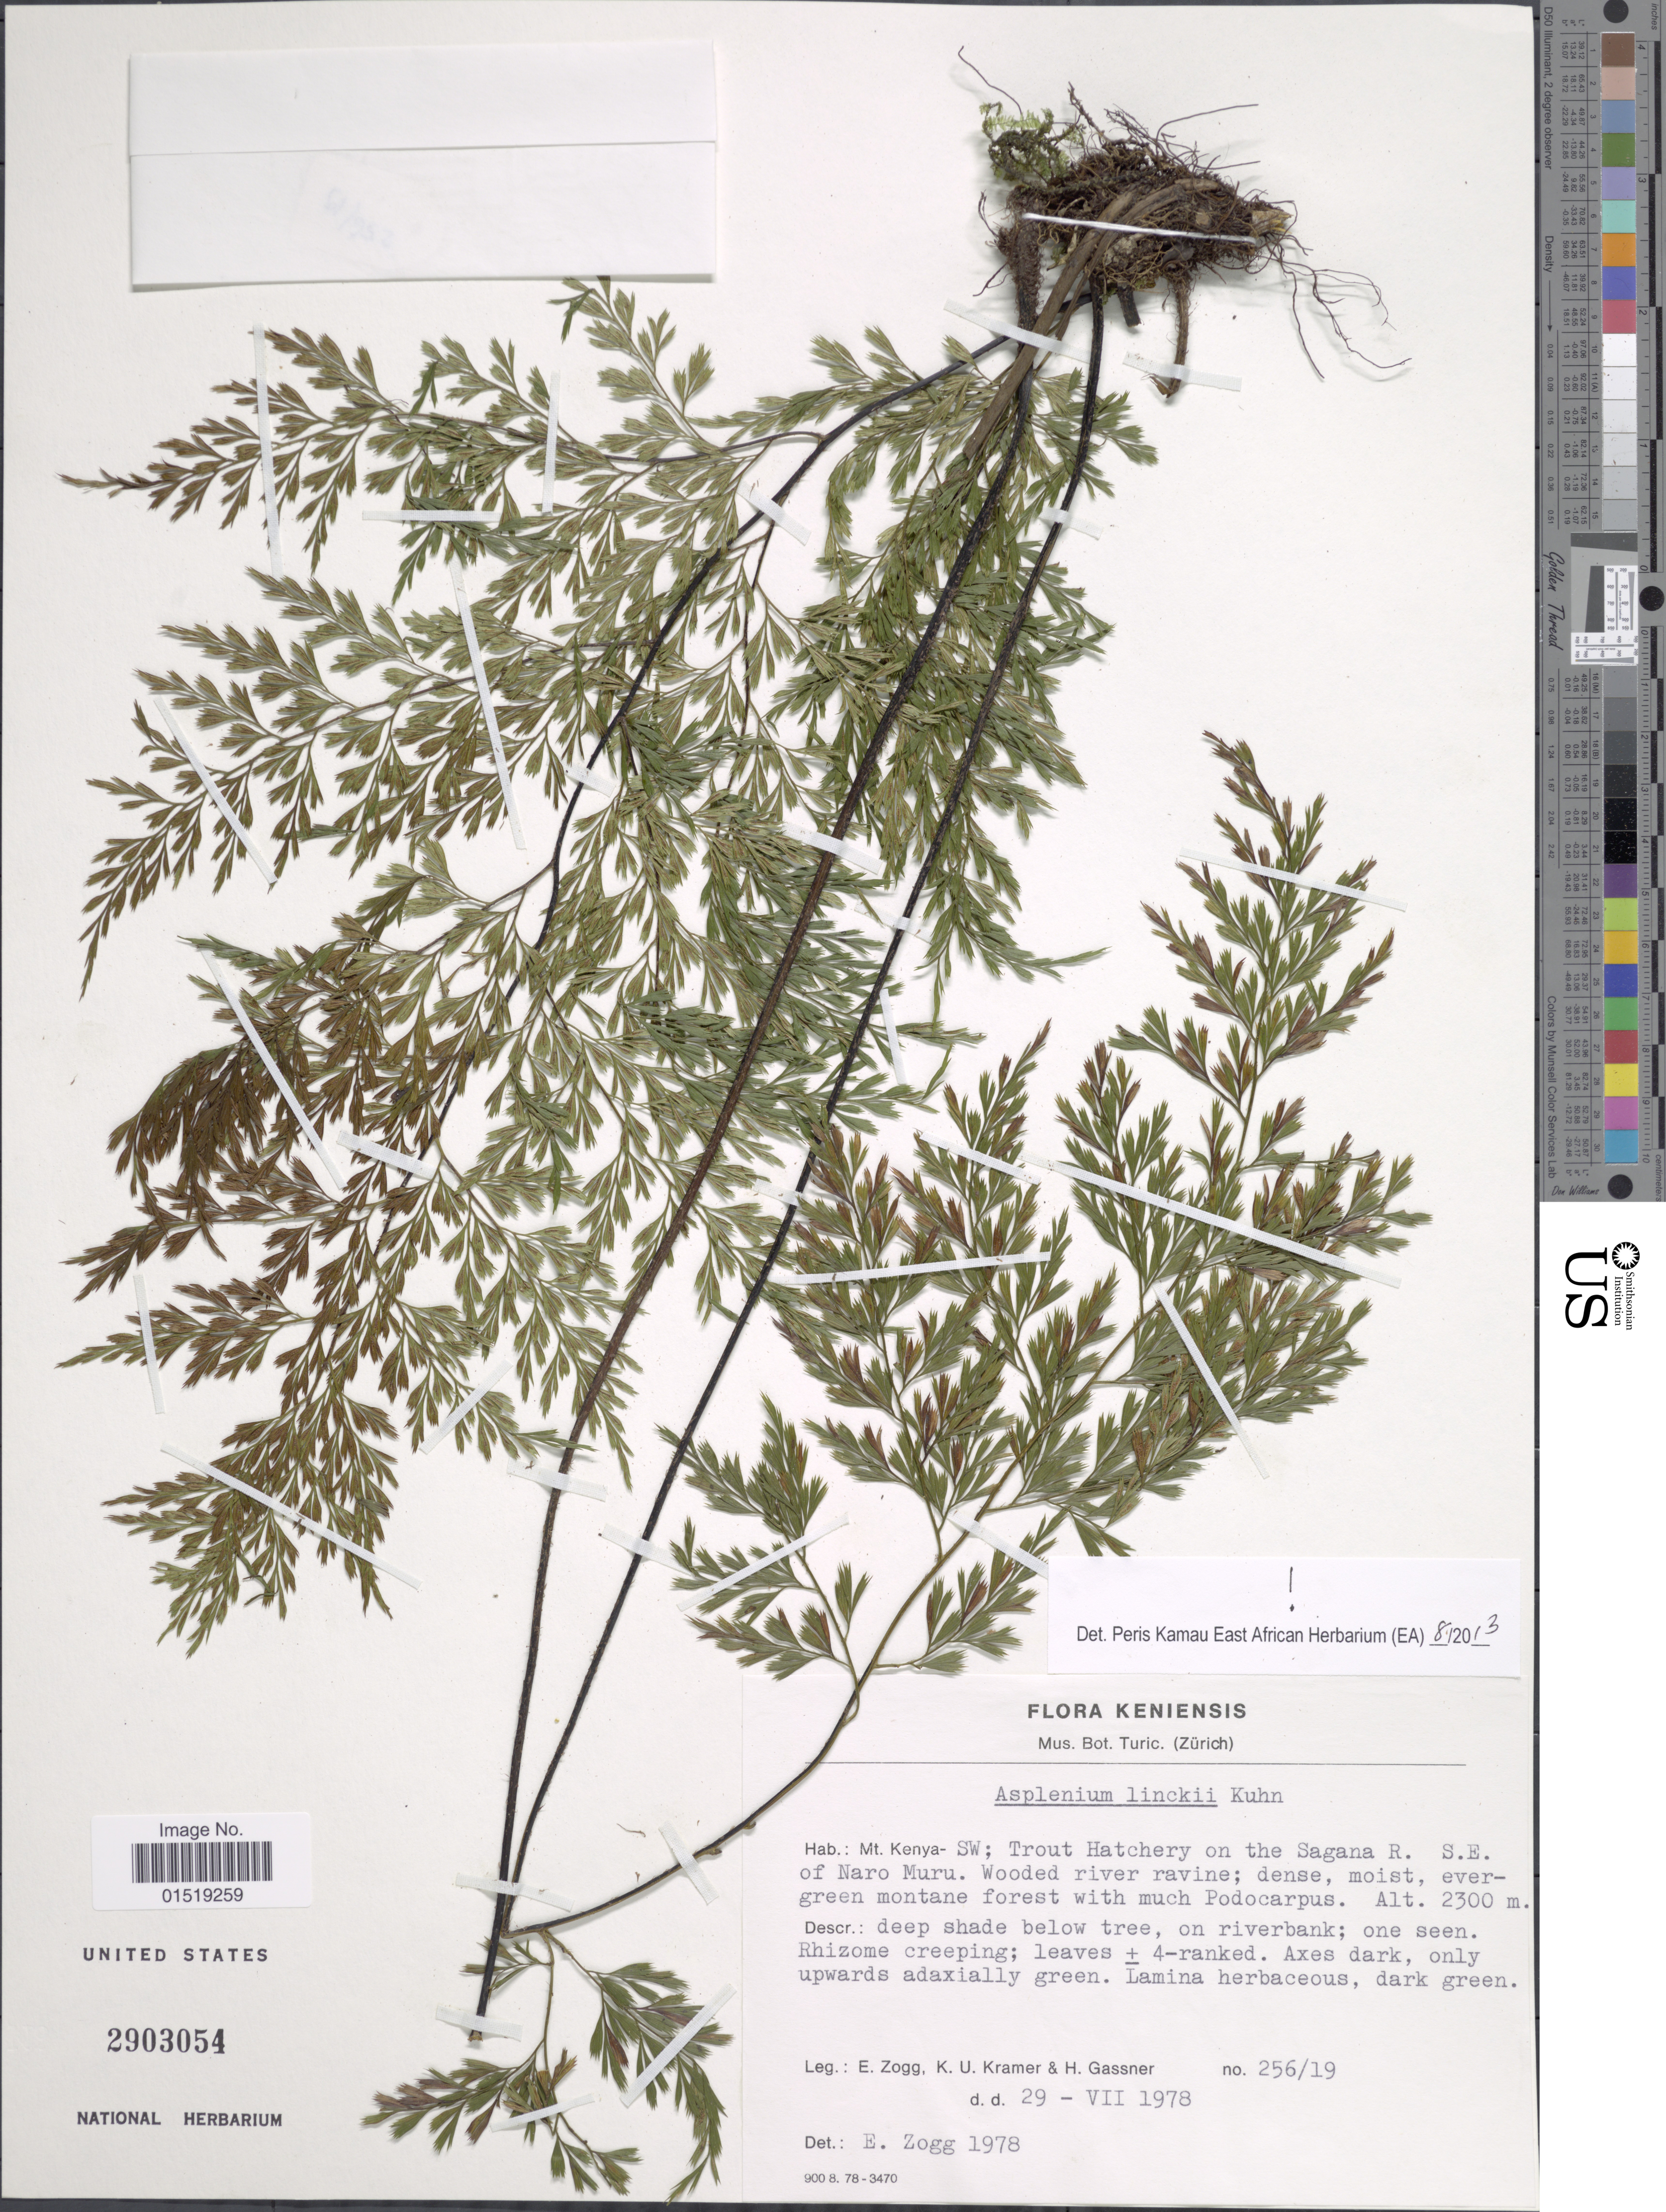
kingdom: Plantae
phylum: Tracheophyta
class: Polypodiopsida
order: Polypodiales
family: Aspleniaceae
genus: Asplenium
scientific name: Asplenium linckii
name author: Kuhn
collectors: E. Zogg, K. U. Kramer & H. Gassner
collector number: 256/19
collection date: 1978-07-29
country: Kenya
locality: Mt. Kenya-SW; Trout Hatchery on the Sagana R. S.E. of Naro Muru.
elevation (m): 2300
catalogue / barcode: US 2903054